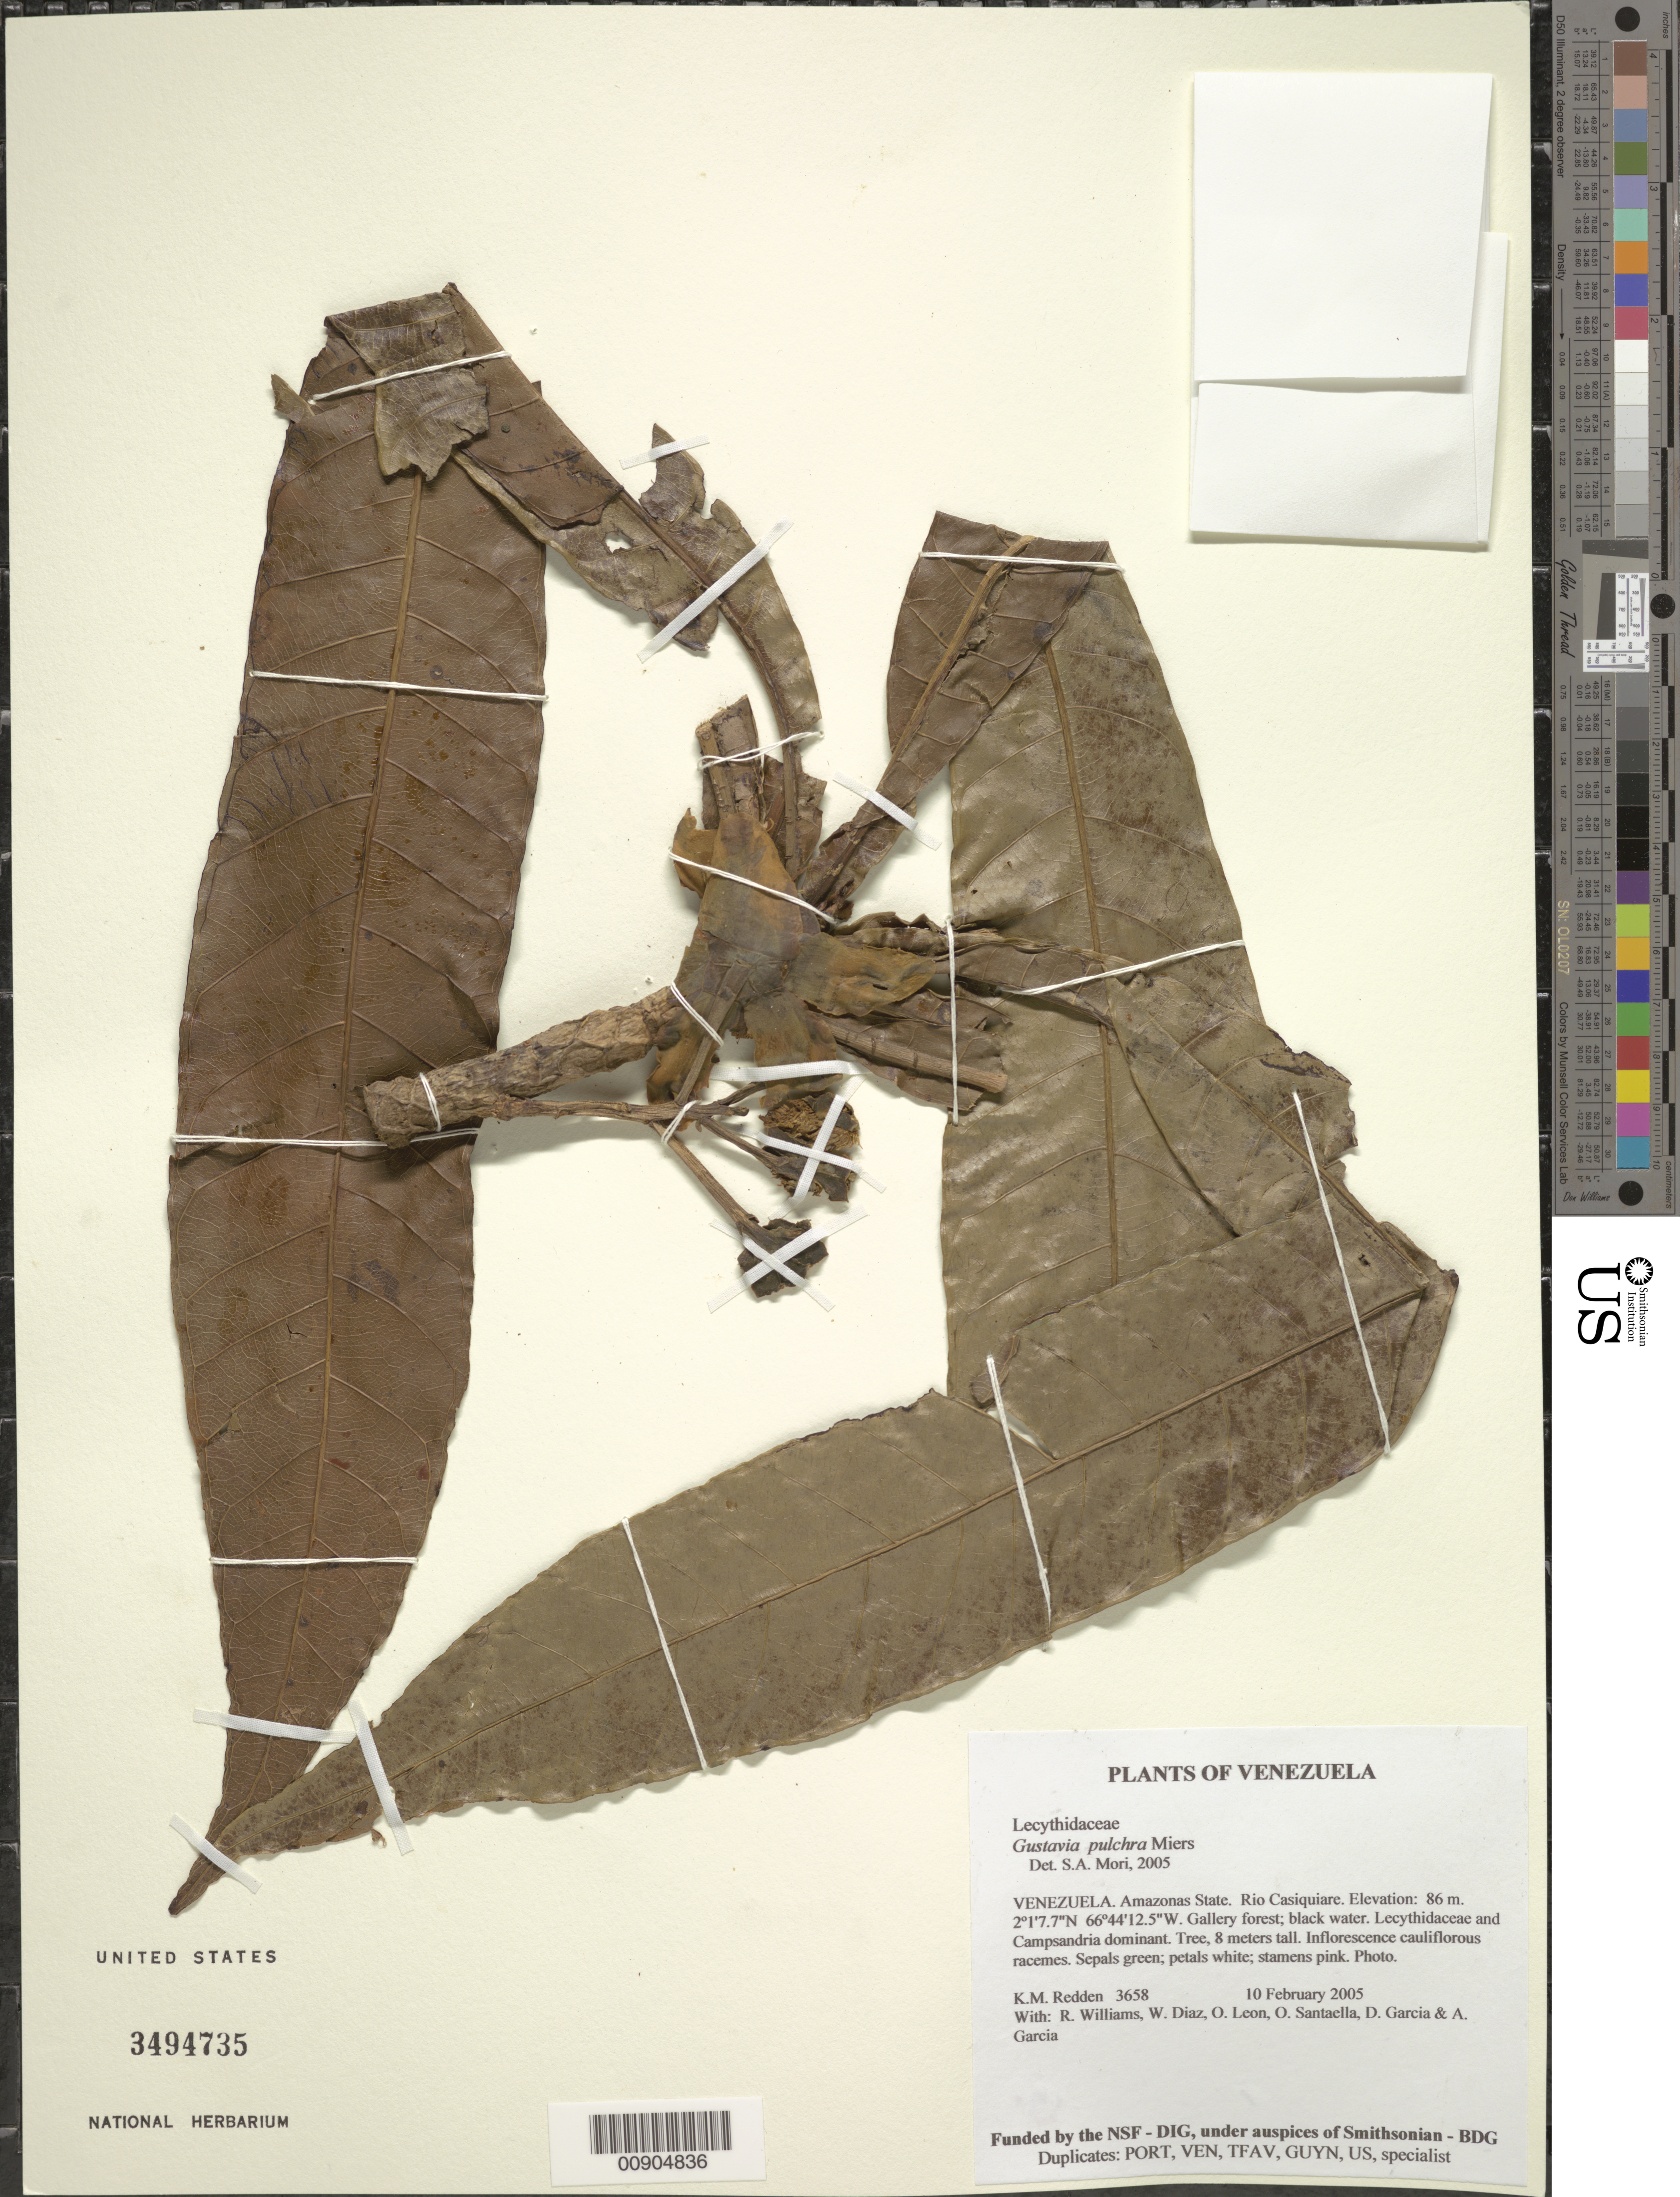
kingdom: Plantae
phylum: Tracheophyta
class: Magnoliopsida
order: Ericales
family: Lecythidaceae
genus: Gustavia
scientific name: Gustavia pulchra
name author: Miers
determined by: Mori, Scott A.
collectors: K. M. Redden, R. Williams, W. Díaz P., O. León, O. Santaella, D. Garcia & A. Garcia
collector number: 3658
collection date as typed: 10 February 2005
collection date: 2005-02-10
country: Venezuela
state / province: Amazonas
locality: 23 - Rio Casiquiare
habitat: Gallery forest; black water. Lecythidaceae and Campsiandra dominant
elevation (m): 86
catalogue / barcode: US 3494735